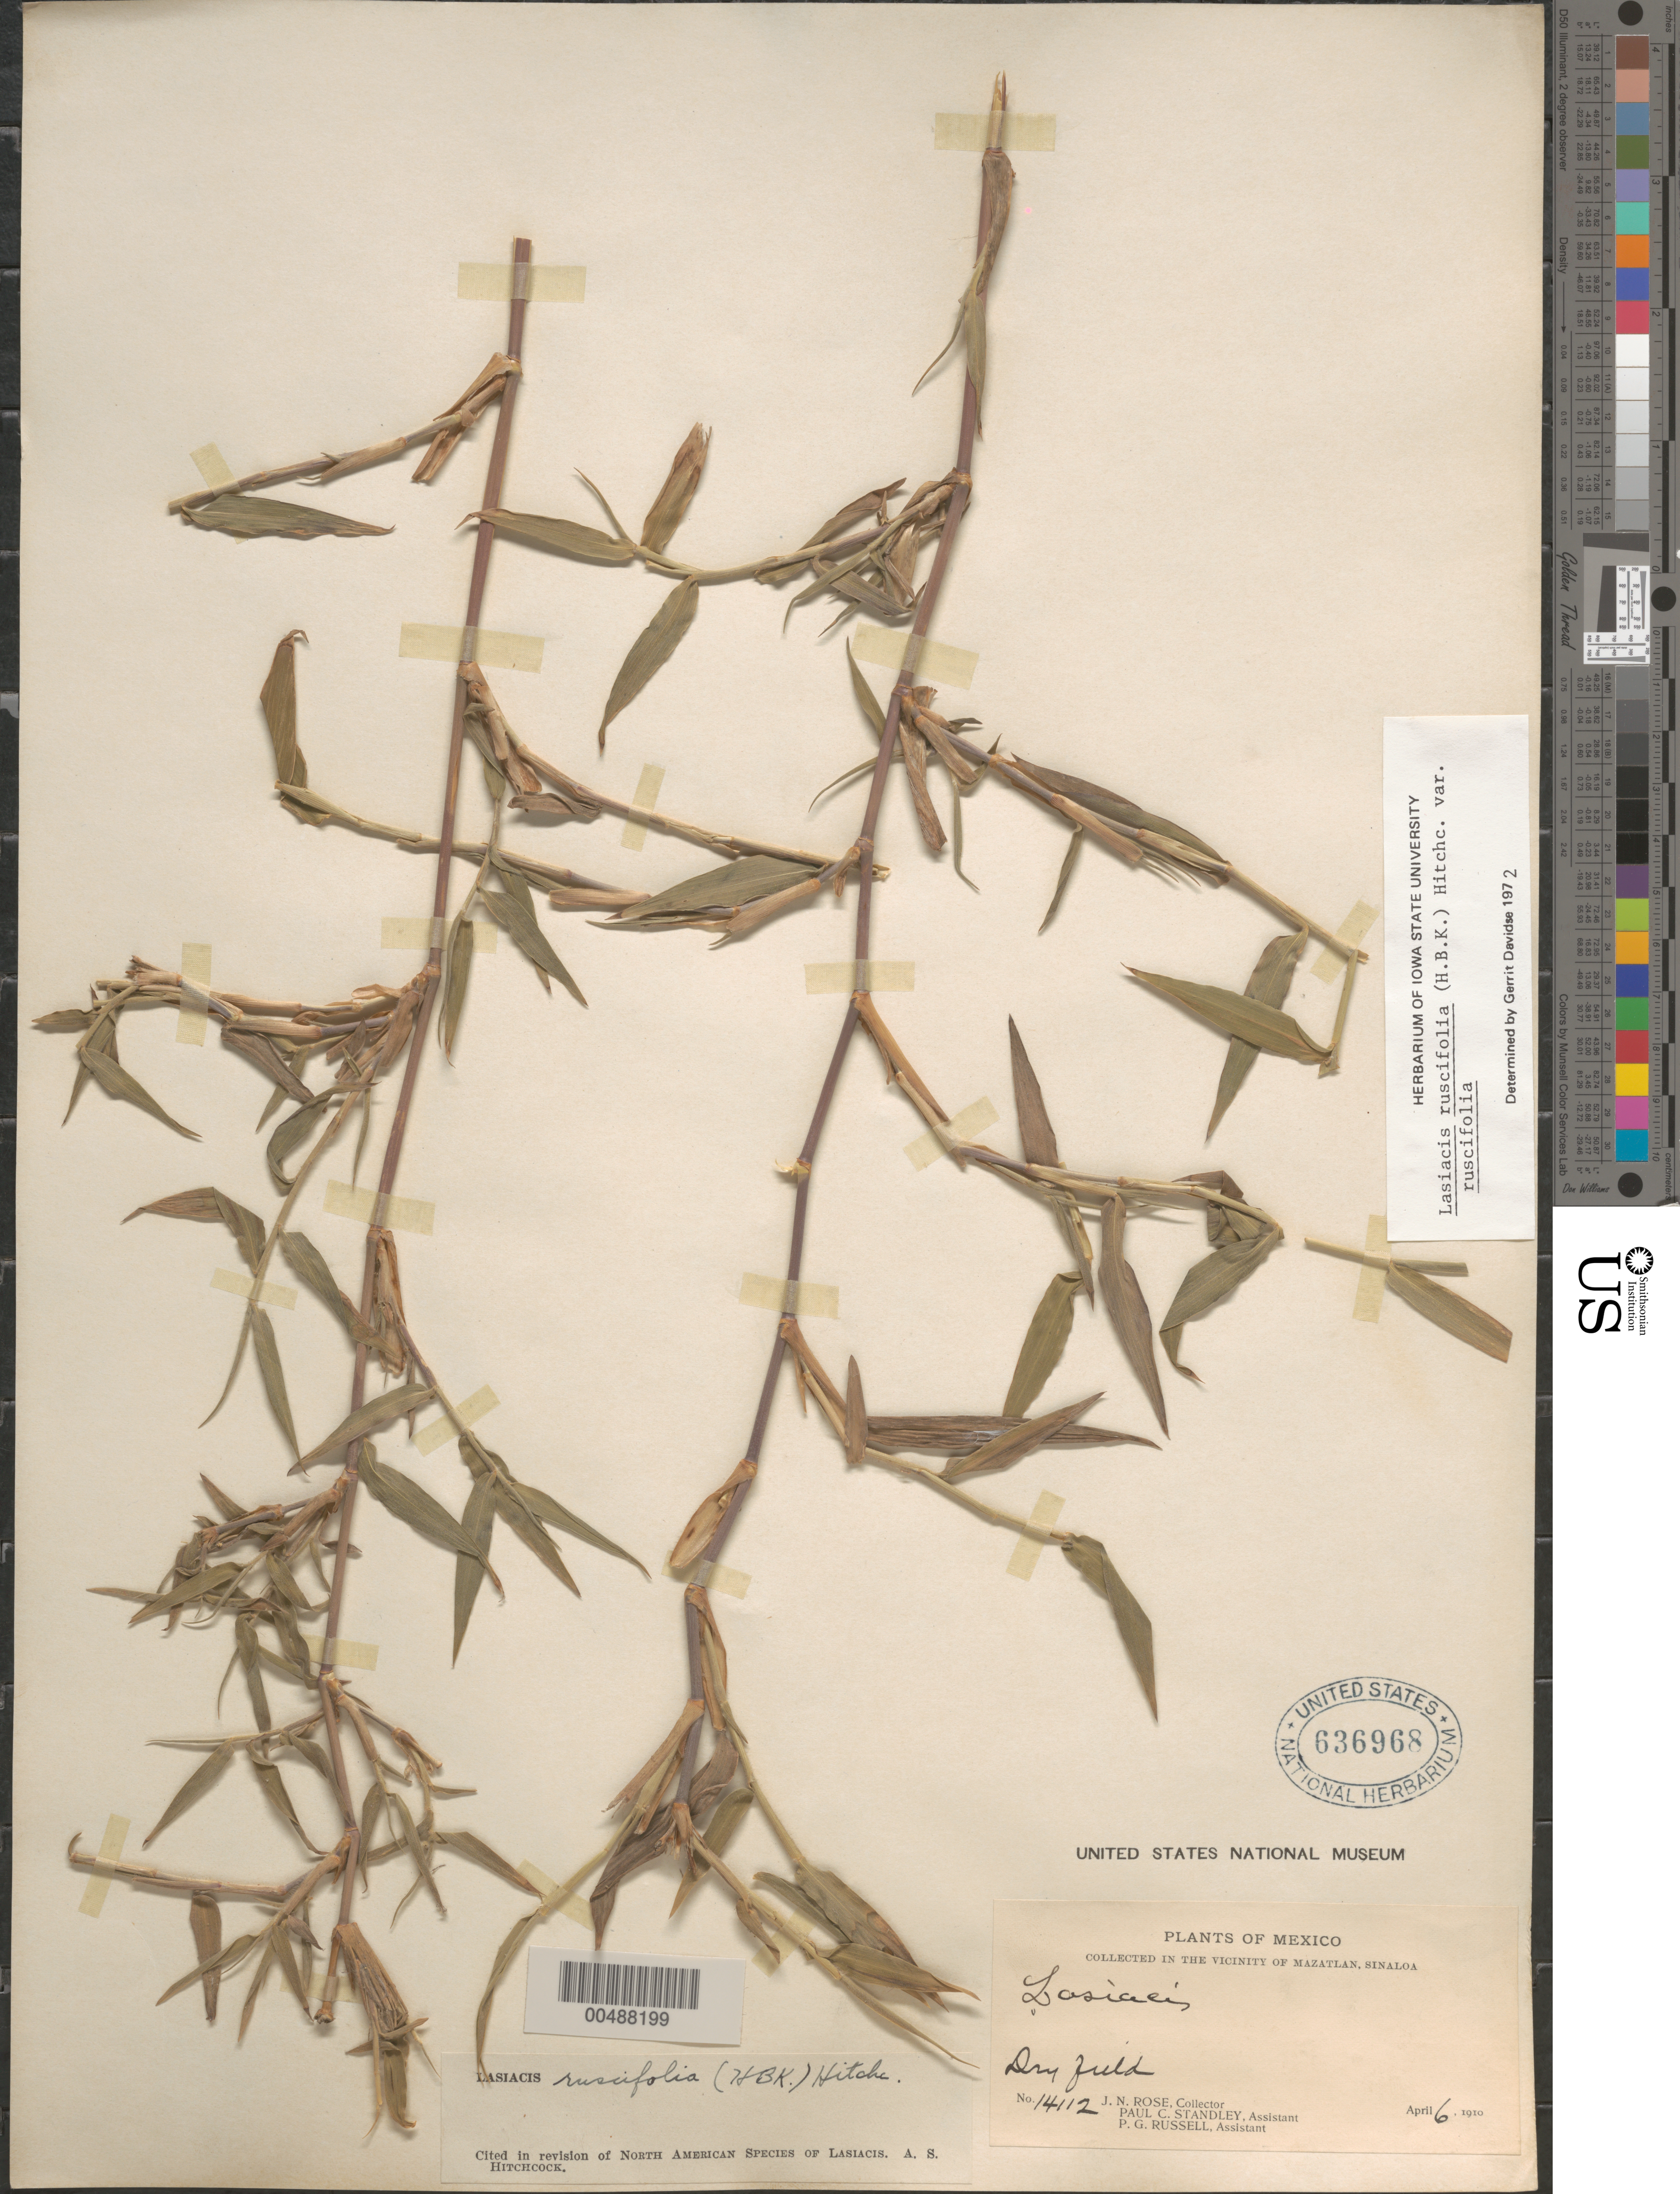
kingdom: Plantae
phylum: Tracheophyta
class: Liliopsida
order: Poales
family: Poaceae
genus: Lasiacis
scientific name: Lasiacis ruscifolia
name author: (Kunth) Hitchc.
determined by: Davidse, Gerrit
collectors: J. N. Rose, P. C. Standley & P. G. Russell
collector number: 14112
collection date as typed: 6 Apr 1910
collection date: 1910-04-06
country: Mexico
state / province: Sinaloa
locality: In the vicinity of Mazatlan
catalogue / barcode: US 636968